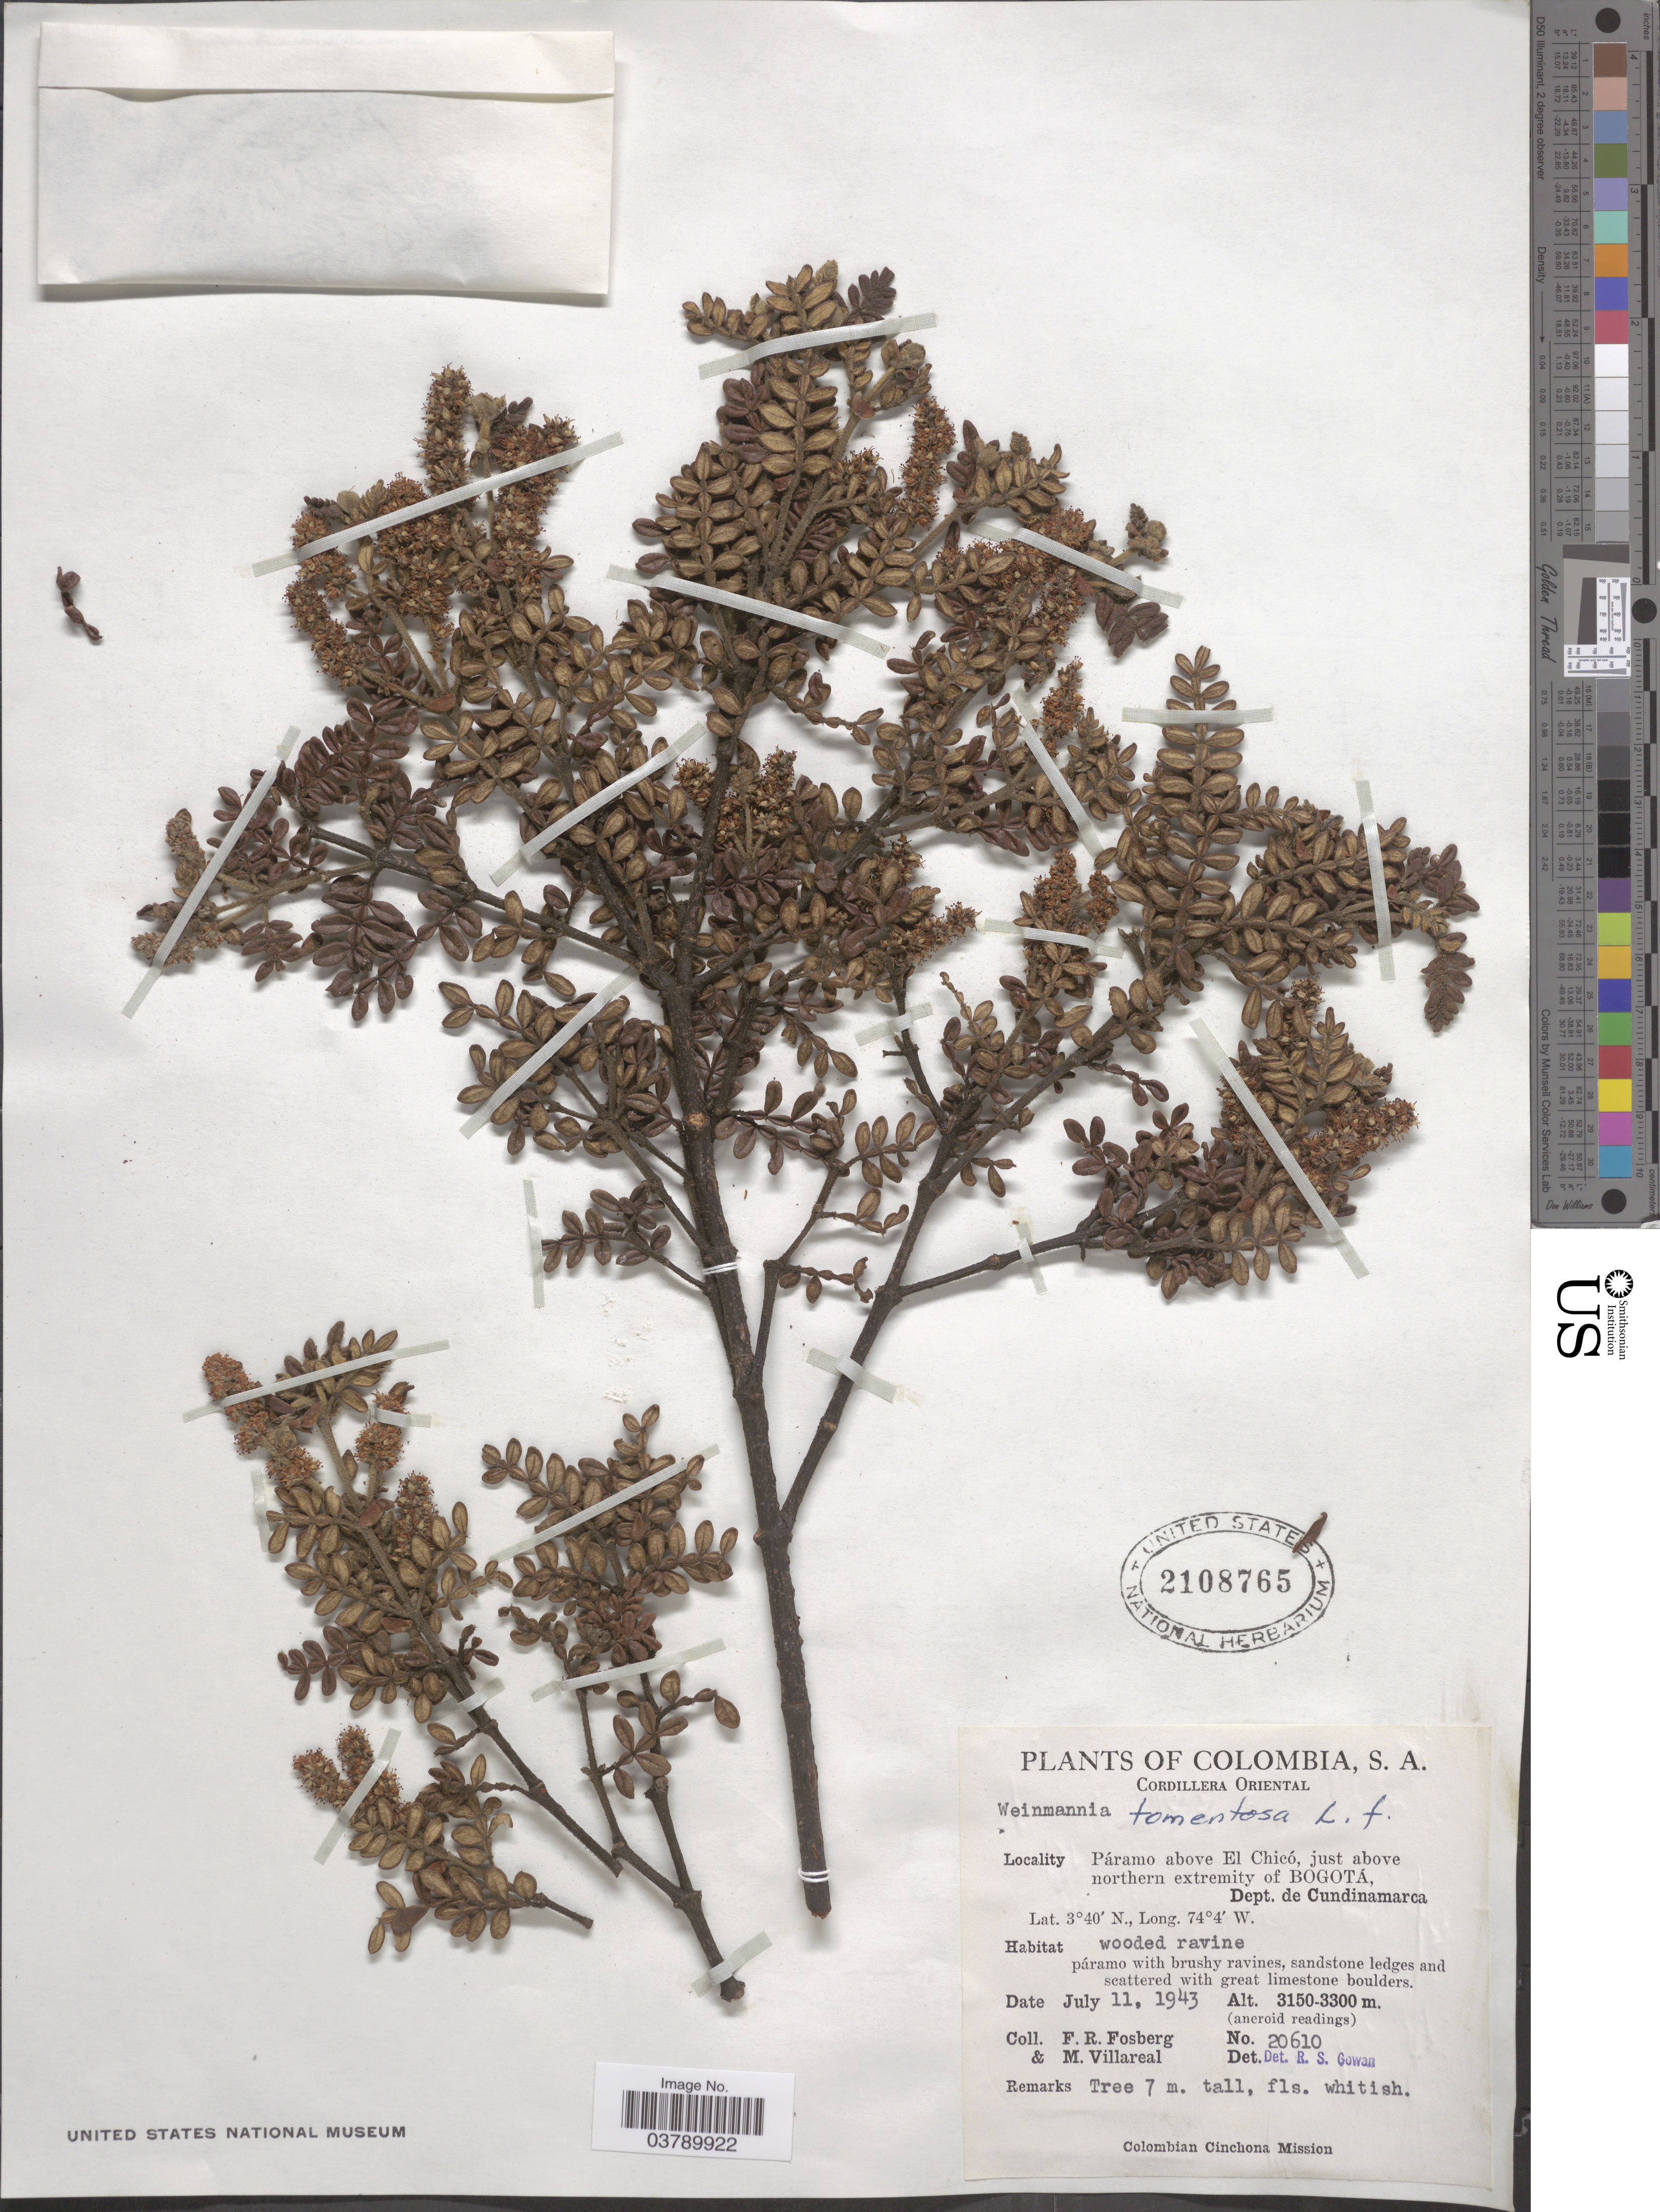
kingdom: Plantae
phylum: Tracheophyta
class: Magnoliopsida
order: Oxalidales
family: Cunoniaceae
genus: Weinmannia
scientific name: Weinmannia tomentosa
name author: L.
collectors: F. R. Fosberg & M. Villareal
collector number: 20610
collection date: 1943-07-11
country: Colombia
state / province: Cundinamarca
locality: Cordillera Oriental. Páramo above El Chicó, just above northern extremity of Bogotá, Dept. de Cundinamarca.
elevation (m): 3150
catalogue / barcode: US 2108765